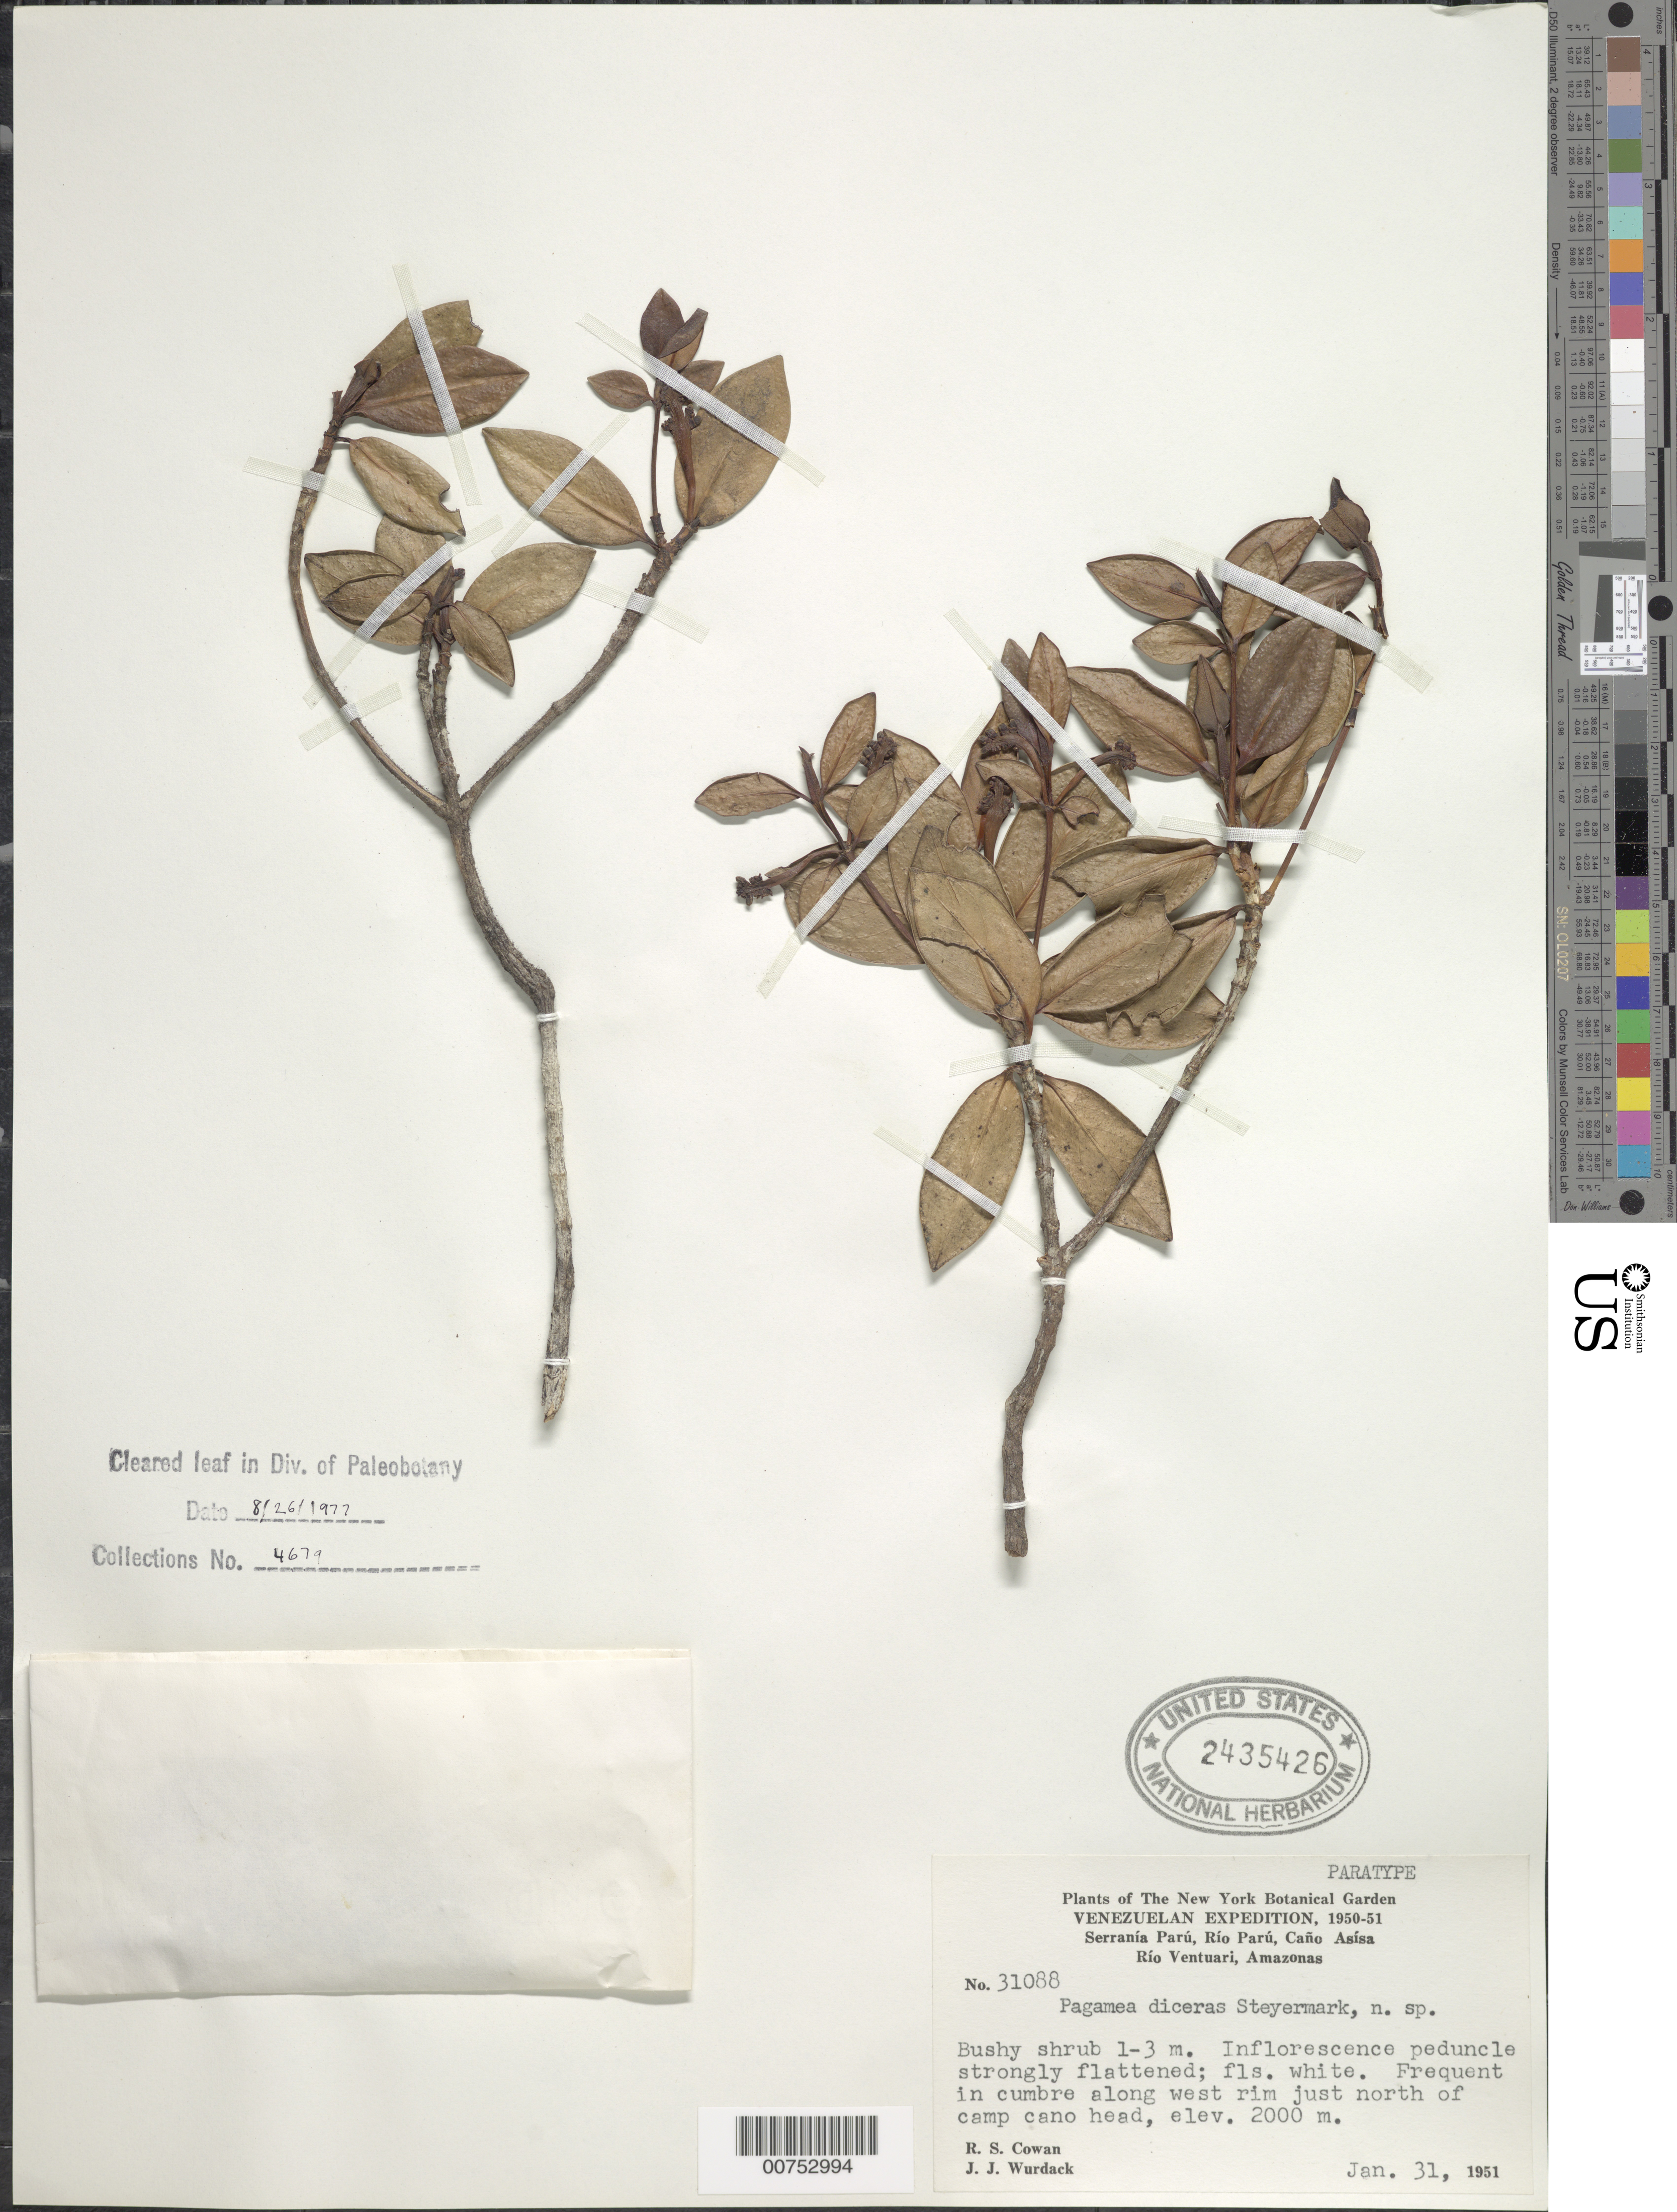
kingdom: Plantae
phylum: Tracheophyta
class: Magnoliopsida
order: Gentianales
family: Rubiaceae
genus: Pagamea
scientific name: Pagamea diceras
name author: Steyerm.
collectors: R. S. Cowan & J. J. Wurdack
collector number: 31088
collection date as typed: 31-Jan-51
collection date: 1951-01-31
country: Venezuela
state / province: Amazonas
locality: Serranía Parú, along West Rim north of camp caño head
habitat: Cumbre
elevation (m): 2000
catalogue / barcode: US 2435426